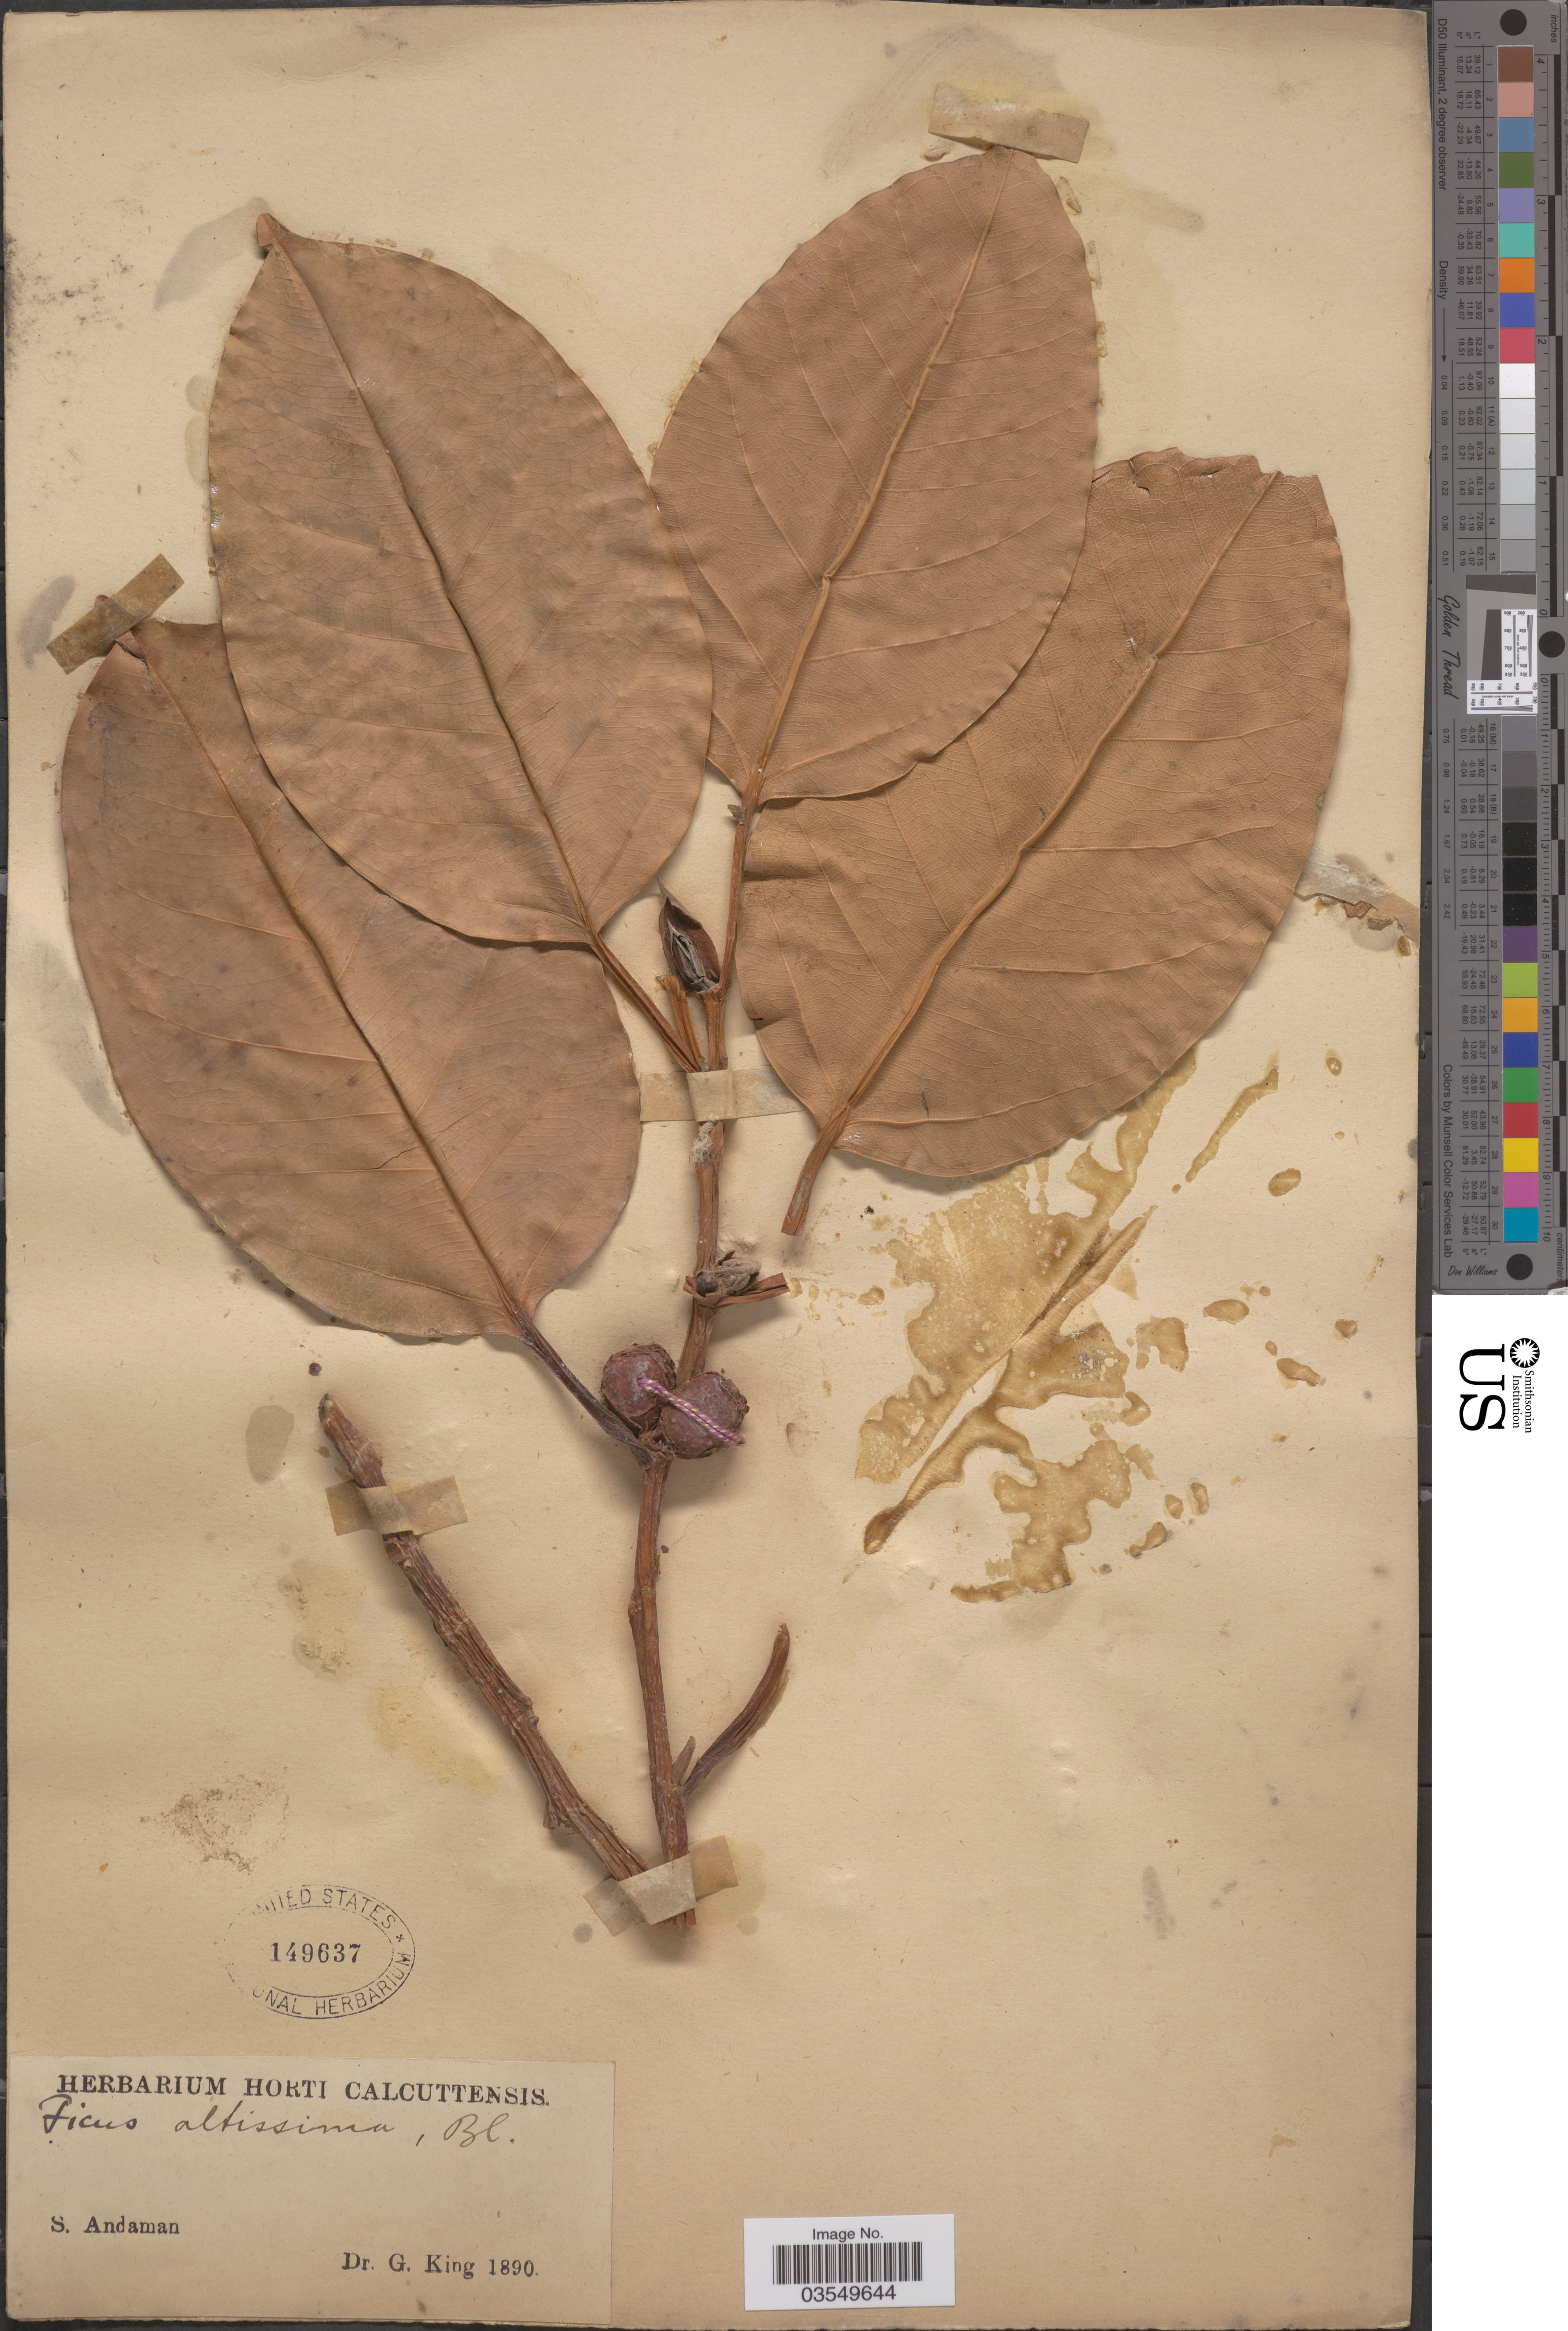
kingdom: Plantae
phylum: Tracheophyta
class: Magnoliopsida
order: Rosales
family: Moraceae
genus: Ficus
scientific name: Ficus altissima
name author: Blume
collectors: G. King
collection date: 1890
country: India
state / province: Andaman and Nicobar Islands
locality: S. Andaman.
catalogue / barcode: US 149637